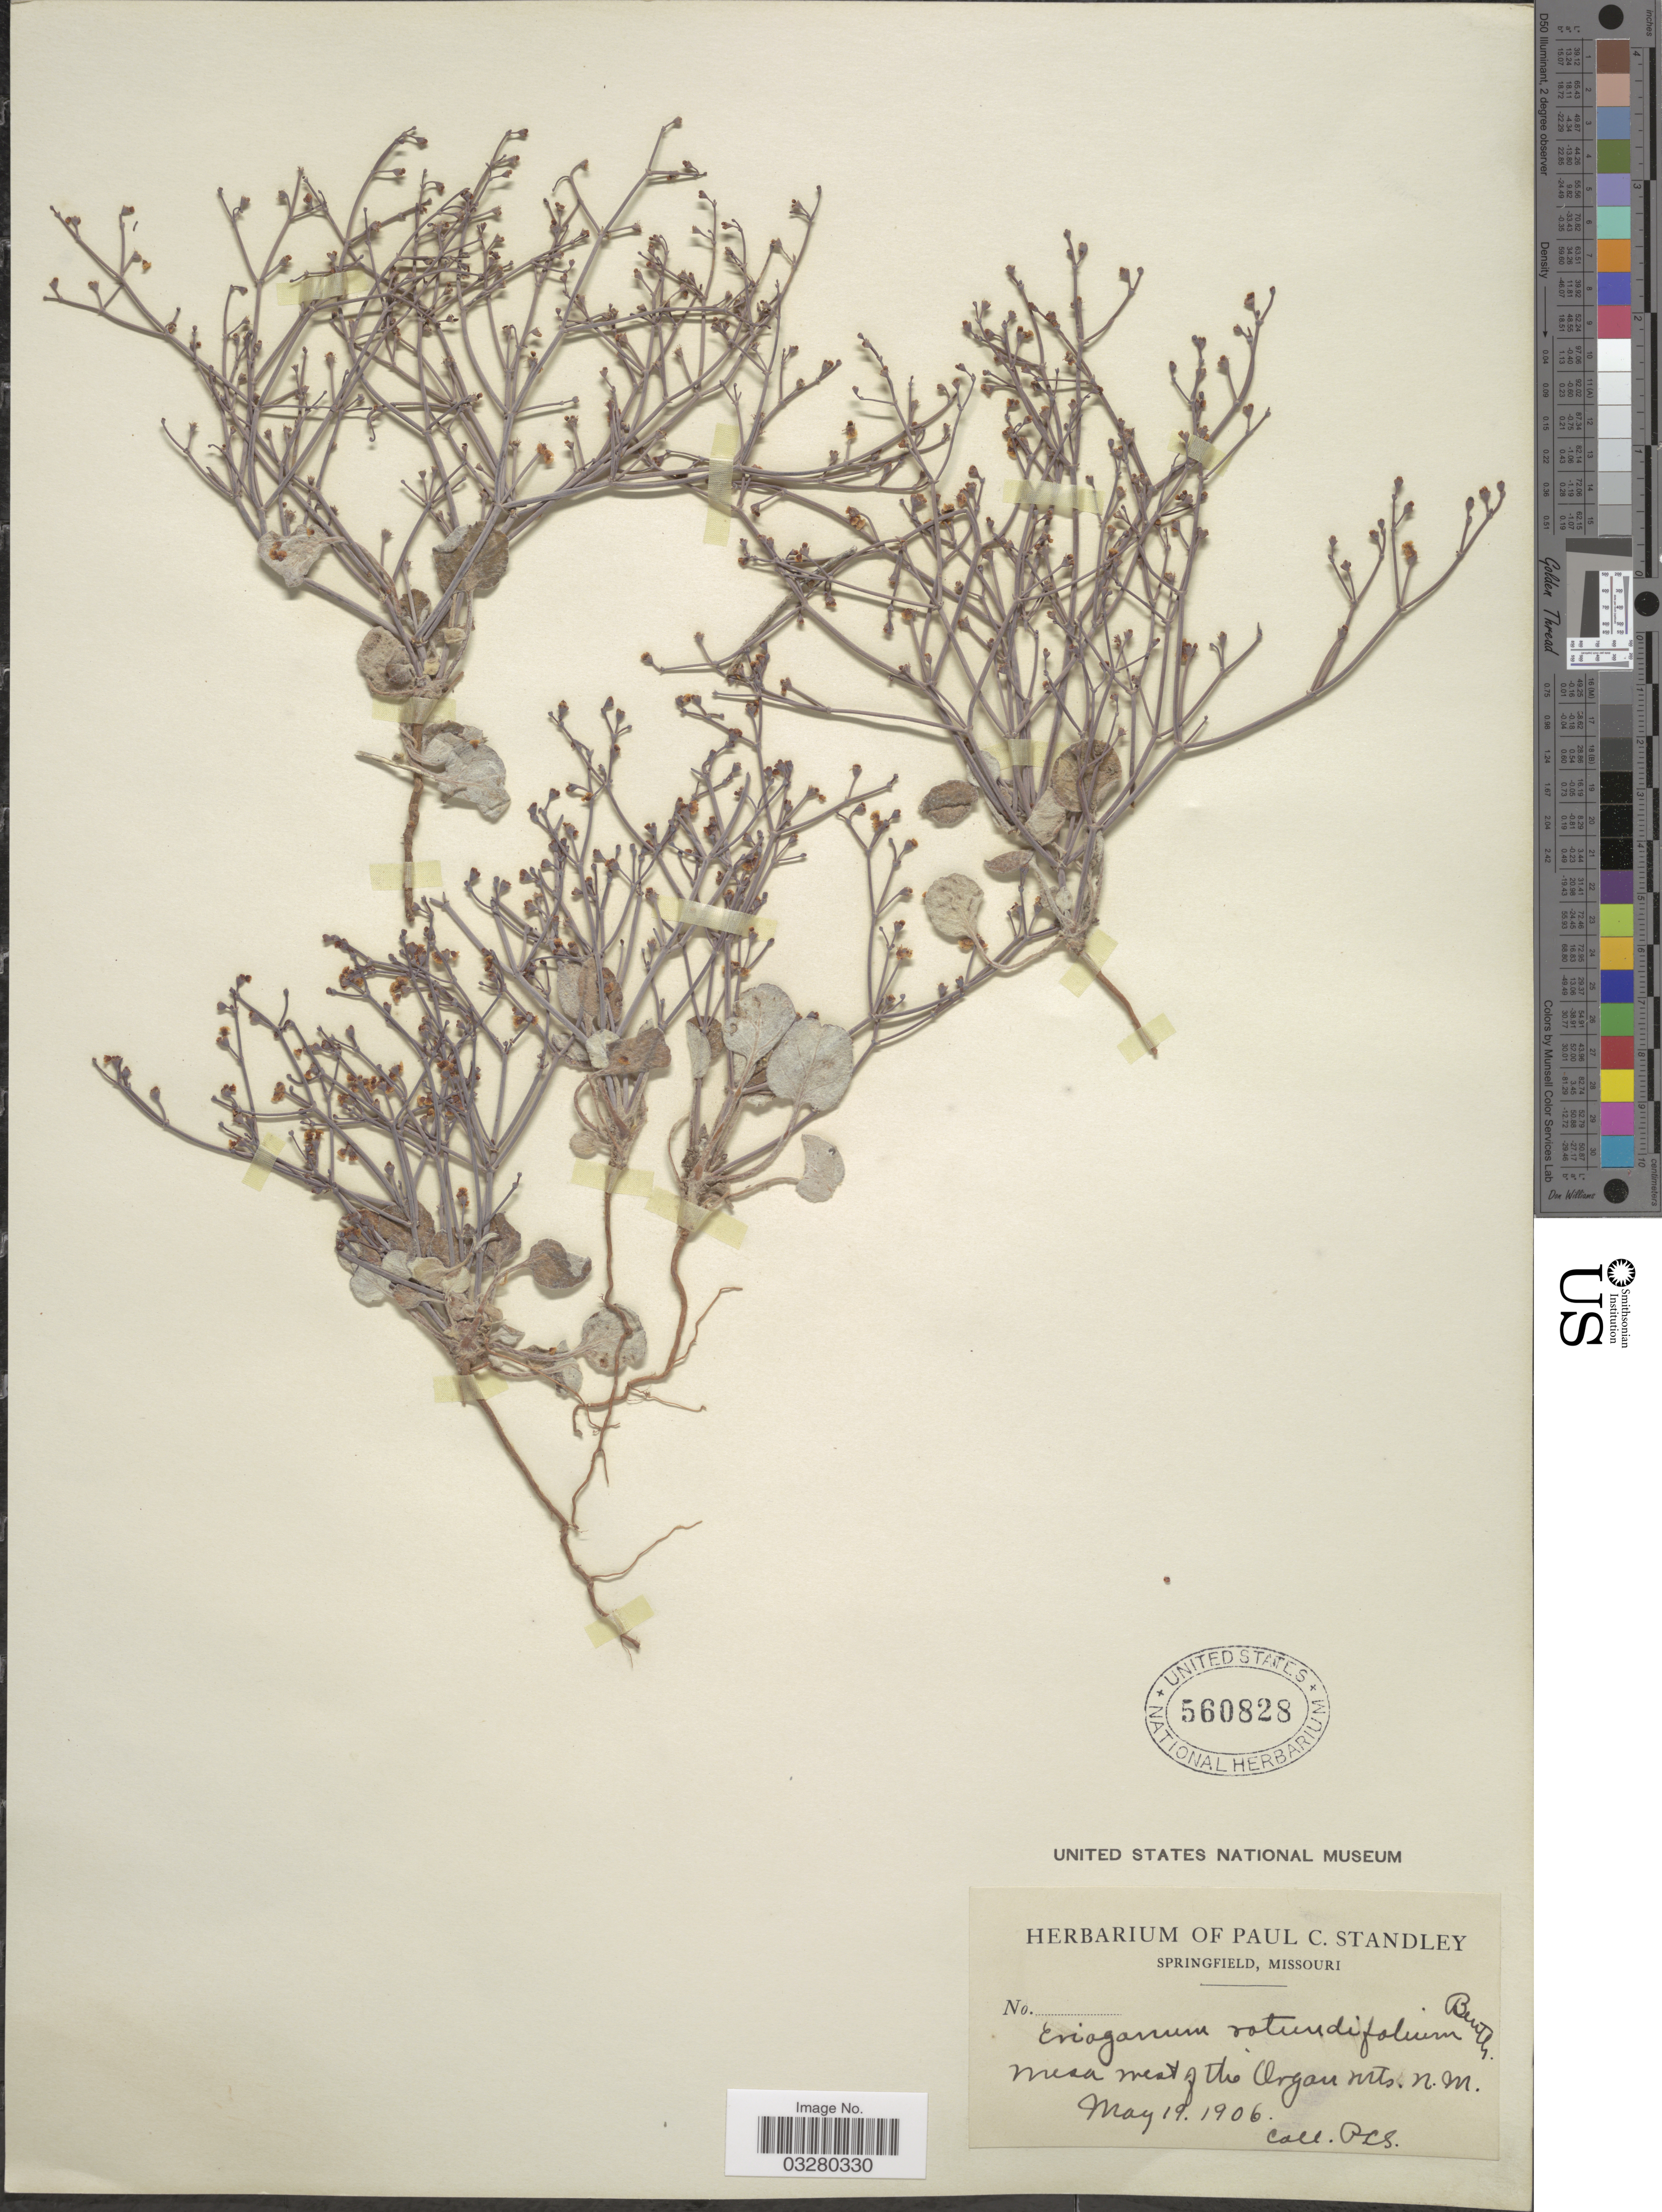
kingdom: Plantae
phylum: Tracheophyta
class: Magnoliopsida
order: Caryophyllales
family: Polygonaceae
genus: Eriogonum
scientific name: Eriogonum rotundifolium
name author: Benth. in DC.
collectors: P. C. Standley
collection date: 1906-05-19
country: United States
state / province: New Mexico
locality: Mesa west of the Organ Mts.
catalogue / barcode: US 560828